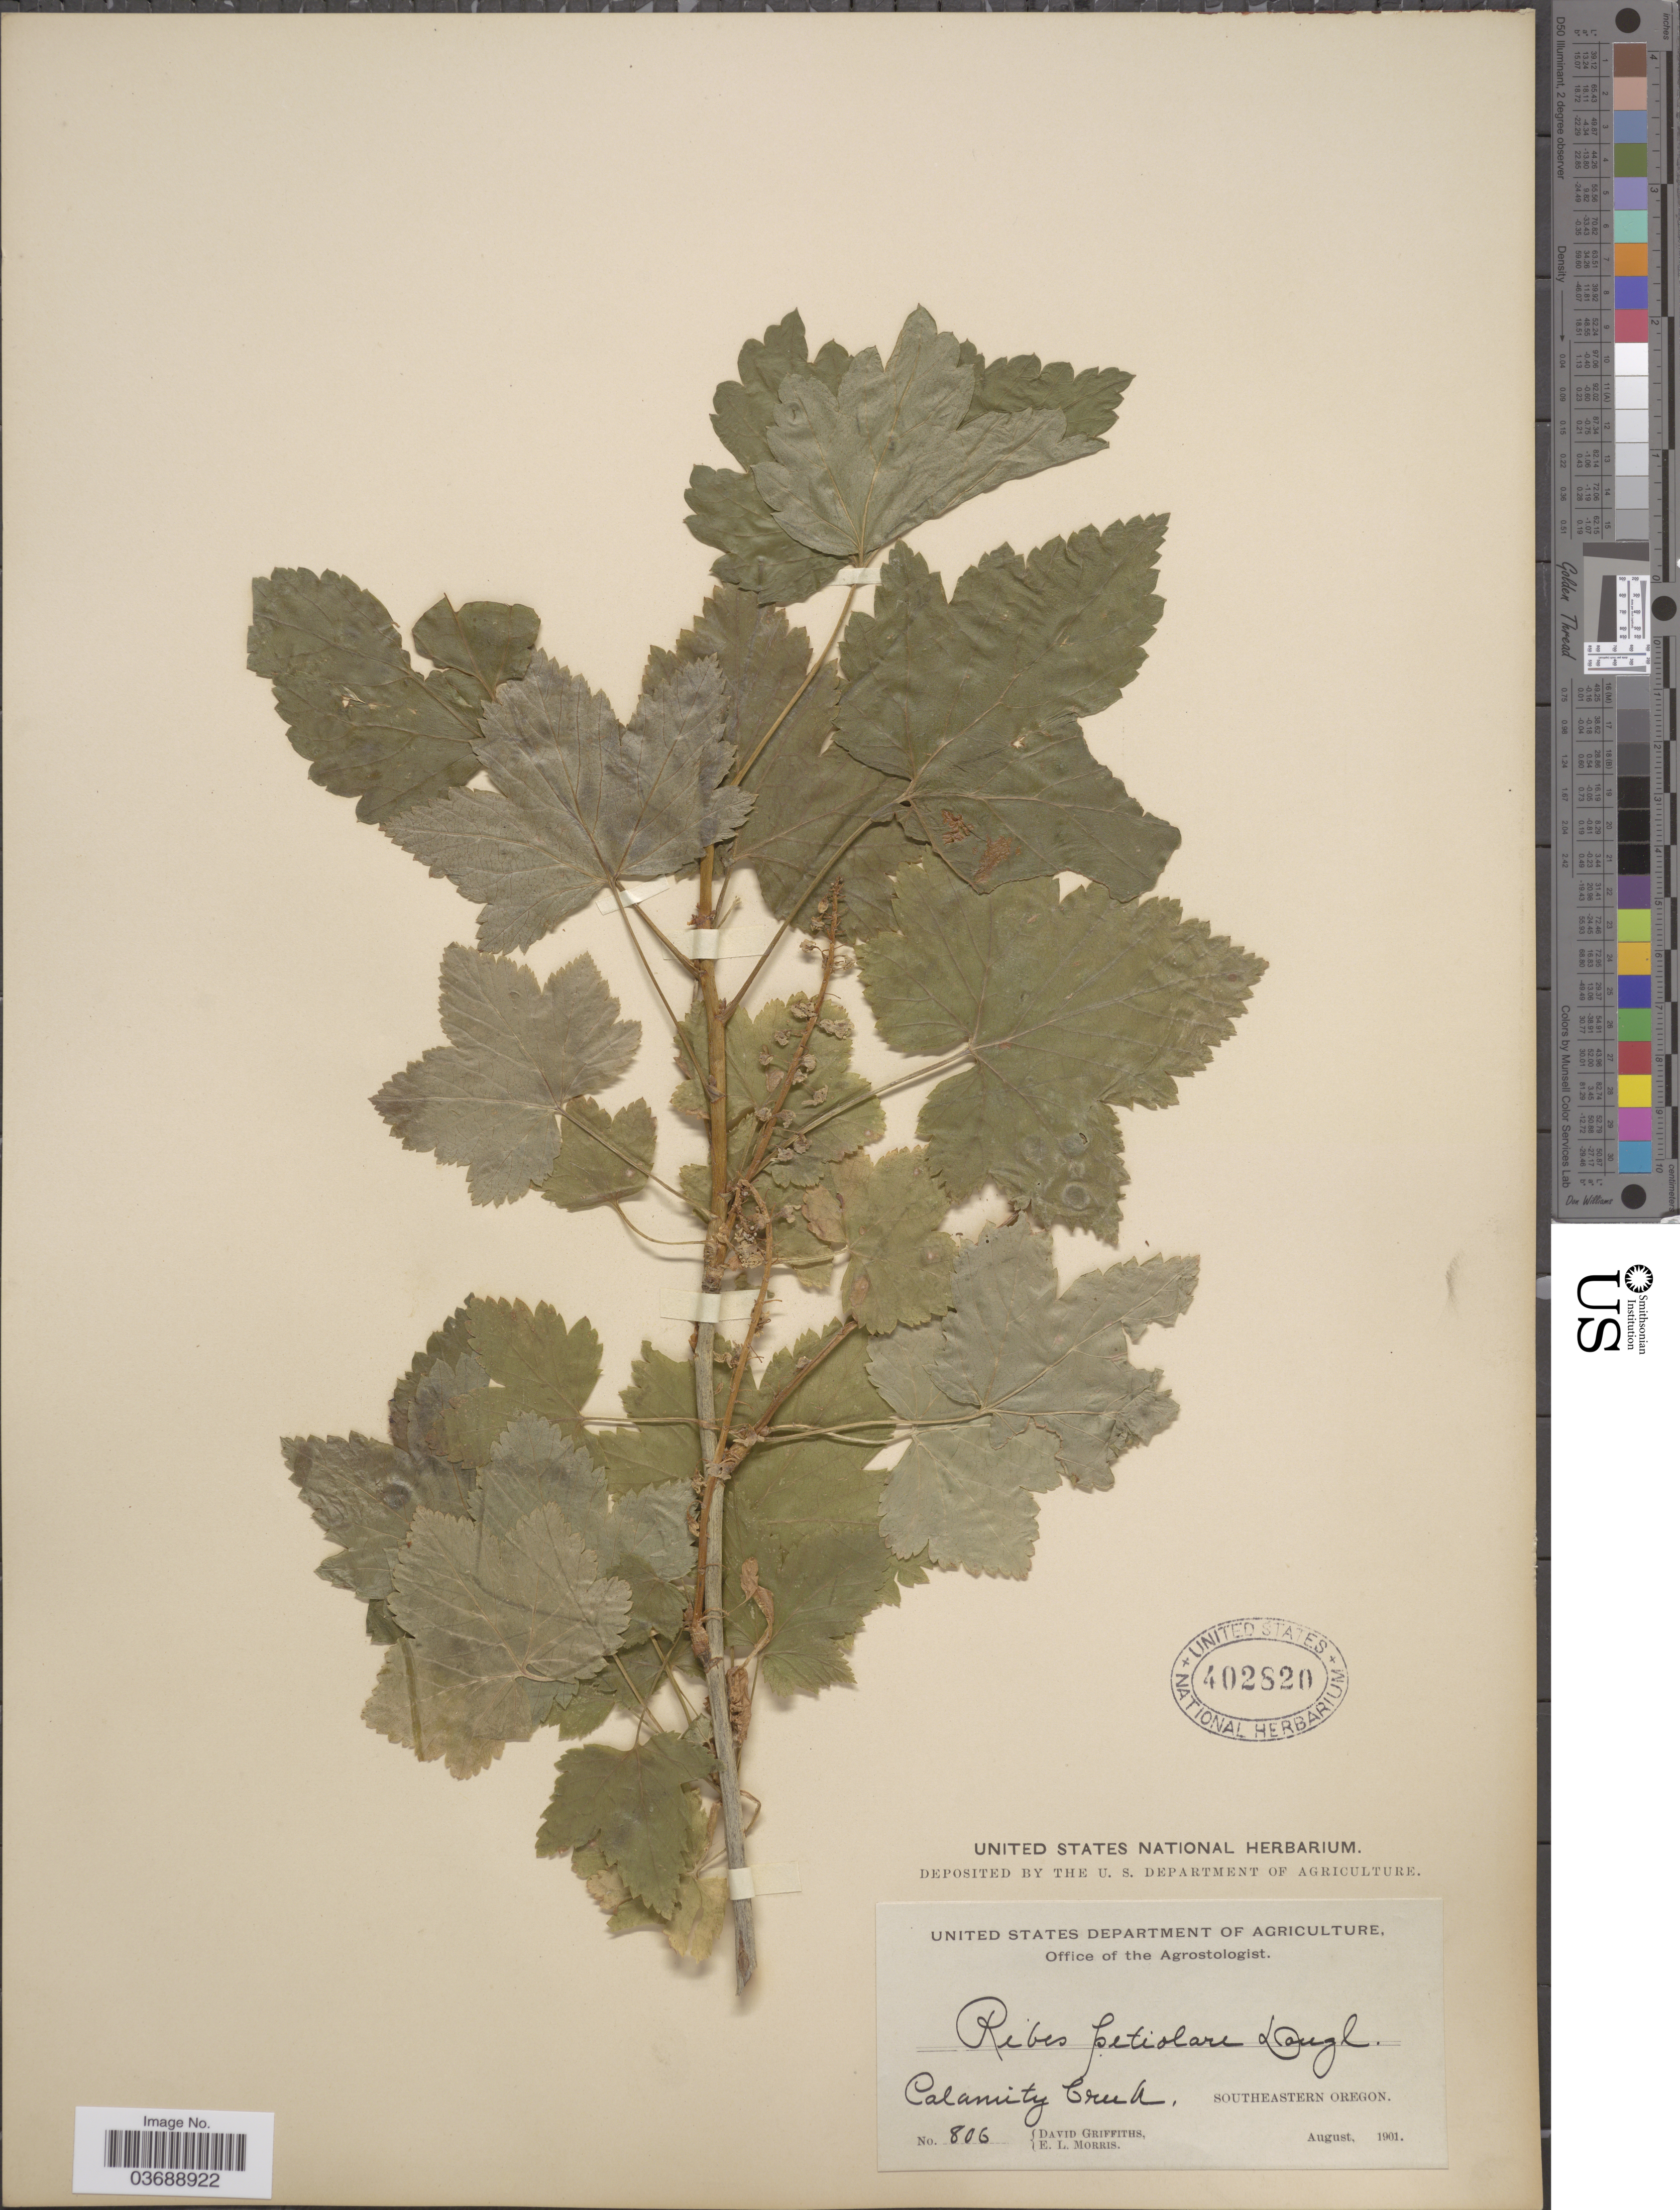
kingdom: Plantae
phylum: Tracheophyta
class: Magnoliopsida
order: Saxifragales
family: Grossulariaceae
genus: Ribes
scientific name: Ribes petiolare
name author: Douglas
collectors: D. Griffiths & E. Morris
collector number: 806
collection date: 1901-08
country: United States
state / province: Oregon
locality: Calamity Creek, Southeastern Oregon.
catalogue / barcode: US 402820